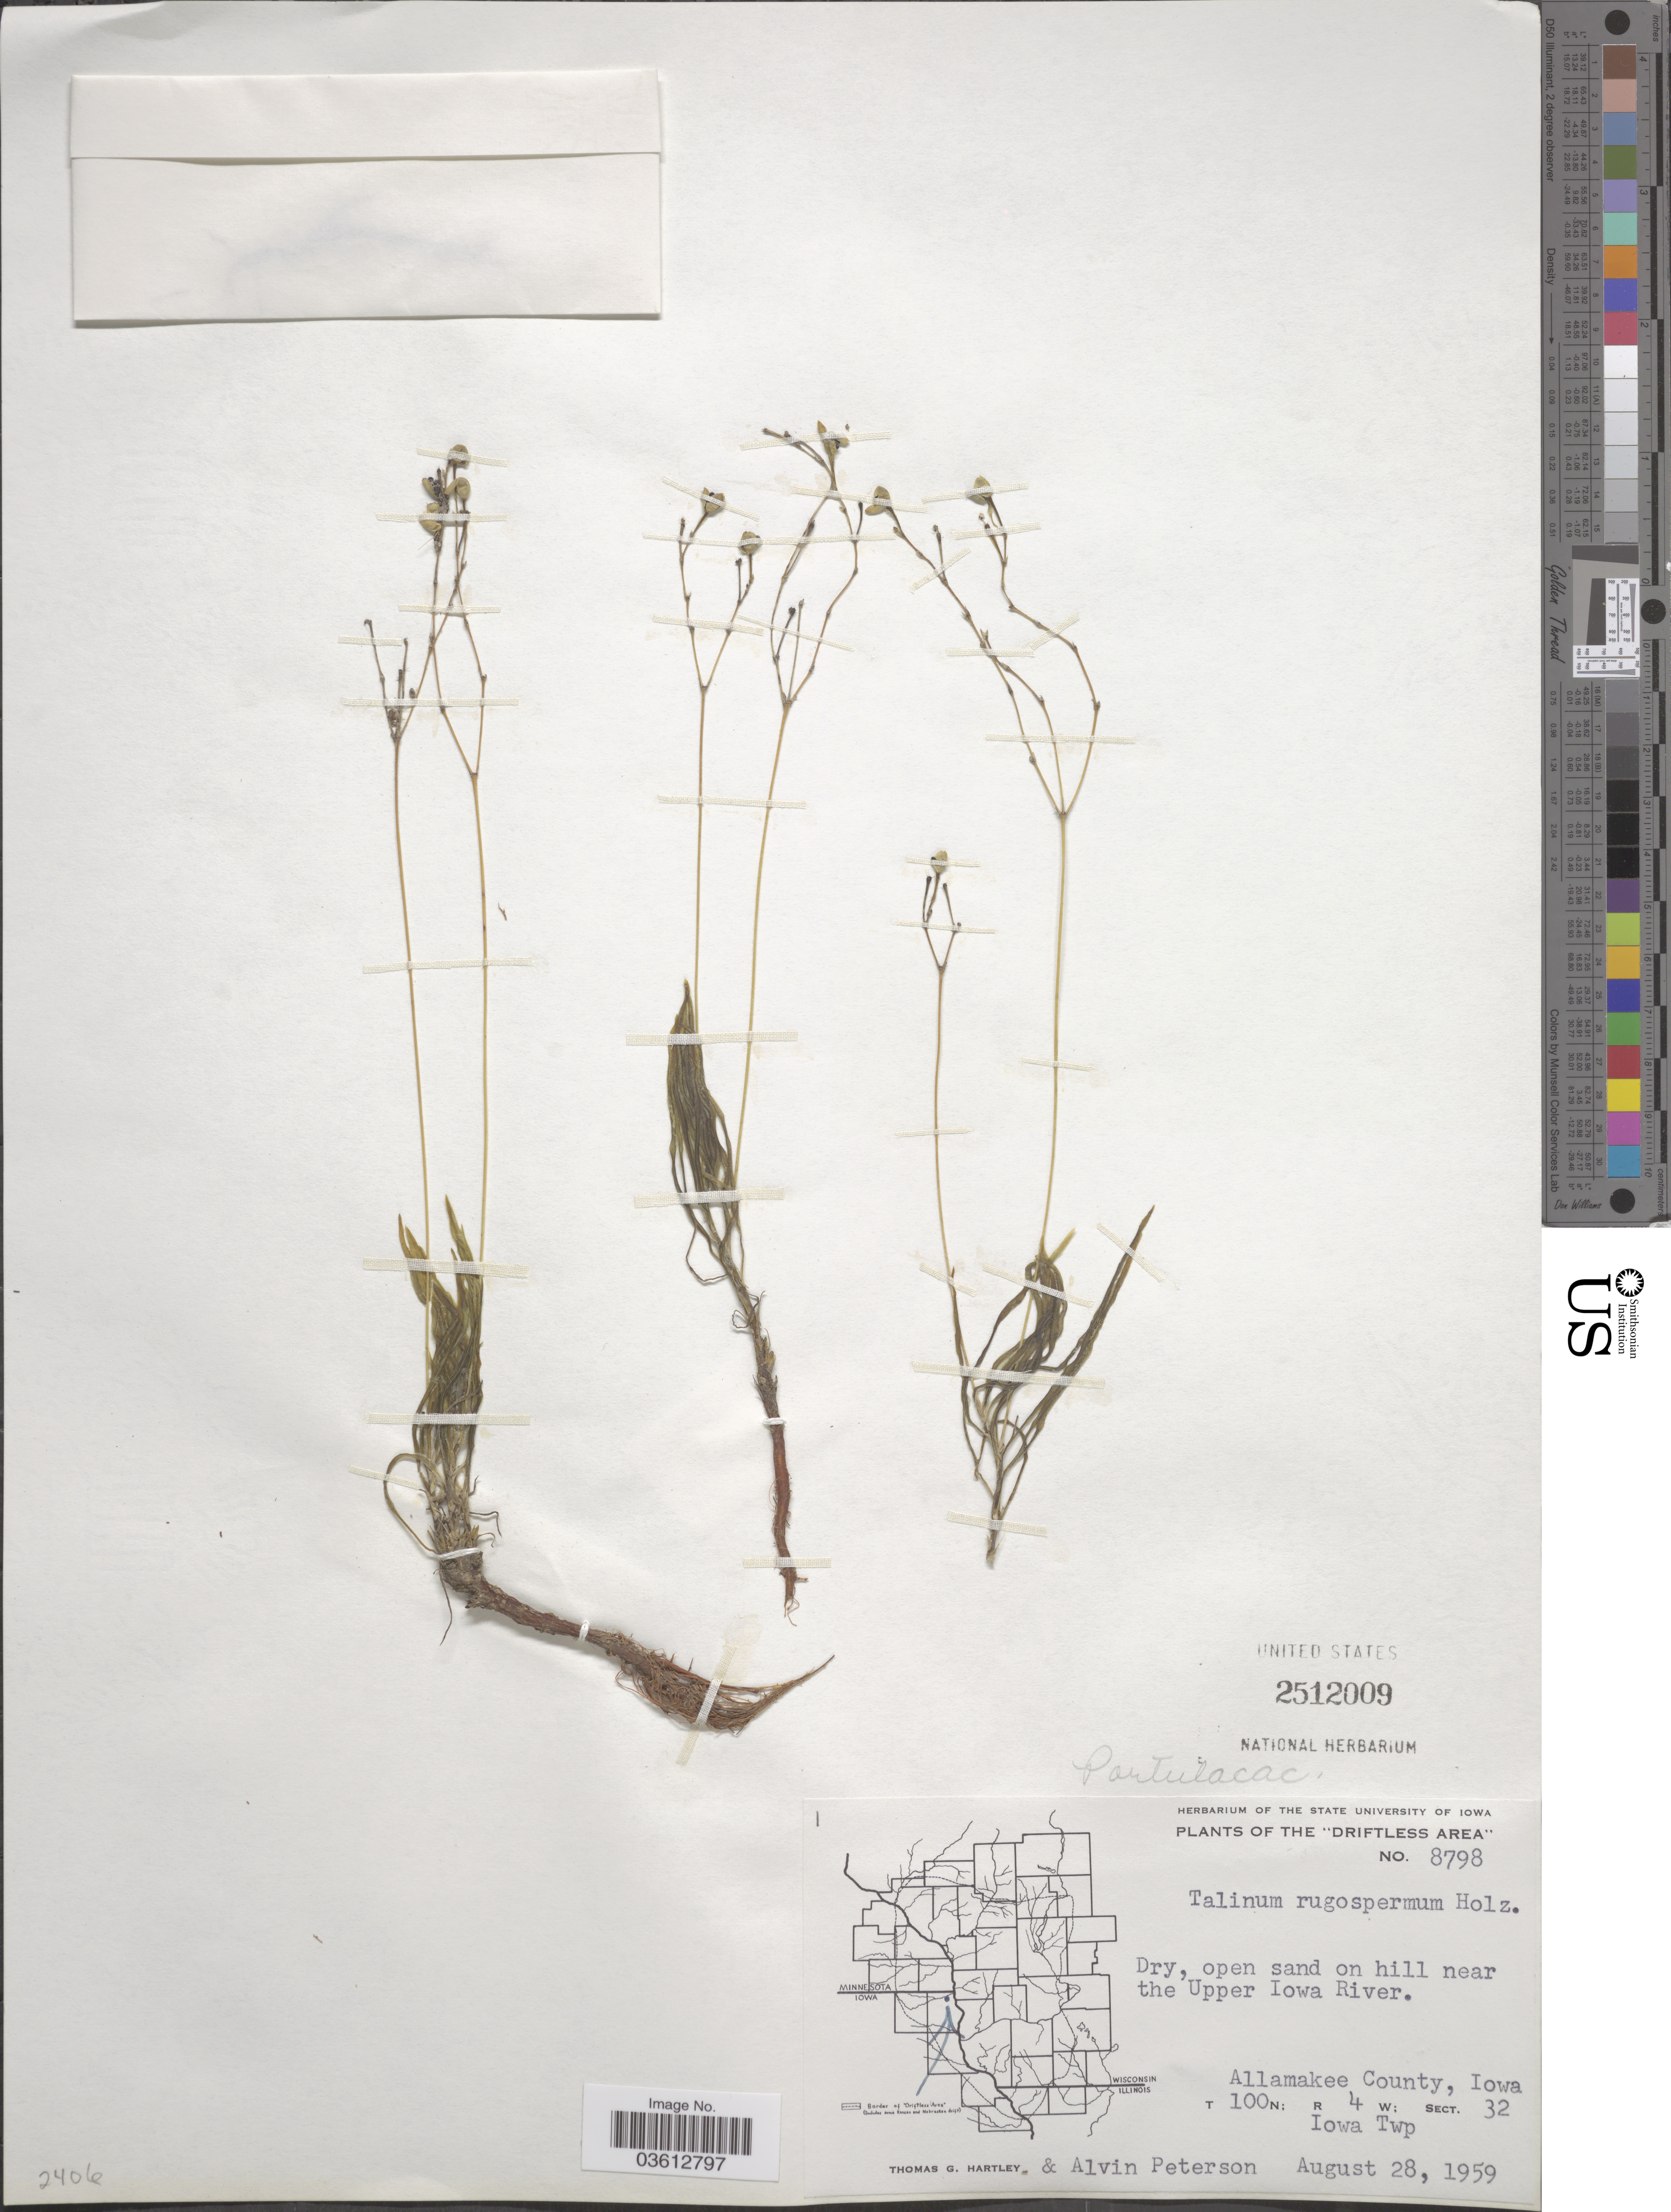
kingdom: Plantae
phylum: Tracheophyta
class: Magnoliopsida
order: Caryophyllales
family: Talinaceae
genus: Talinum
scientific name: Talinum rugospermum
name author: Holz.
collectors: T. G. Hartley & A. M. Peterson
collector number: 8798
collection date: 1959-08-28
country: United States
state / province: Iowa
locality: The "Driftless Area". Near the Upper Iowa River. Allamakee County. T 100 N; R 4 W; Sect .32. Iowa Twp.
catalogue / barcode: US 2512009